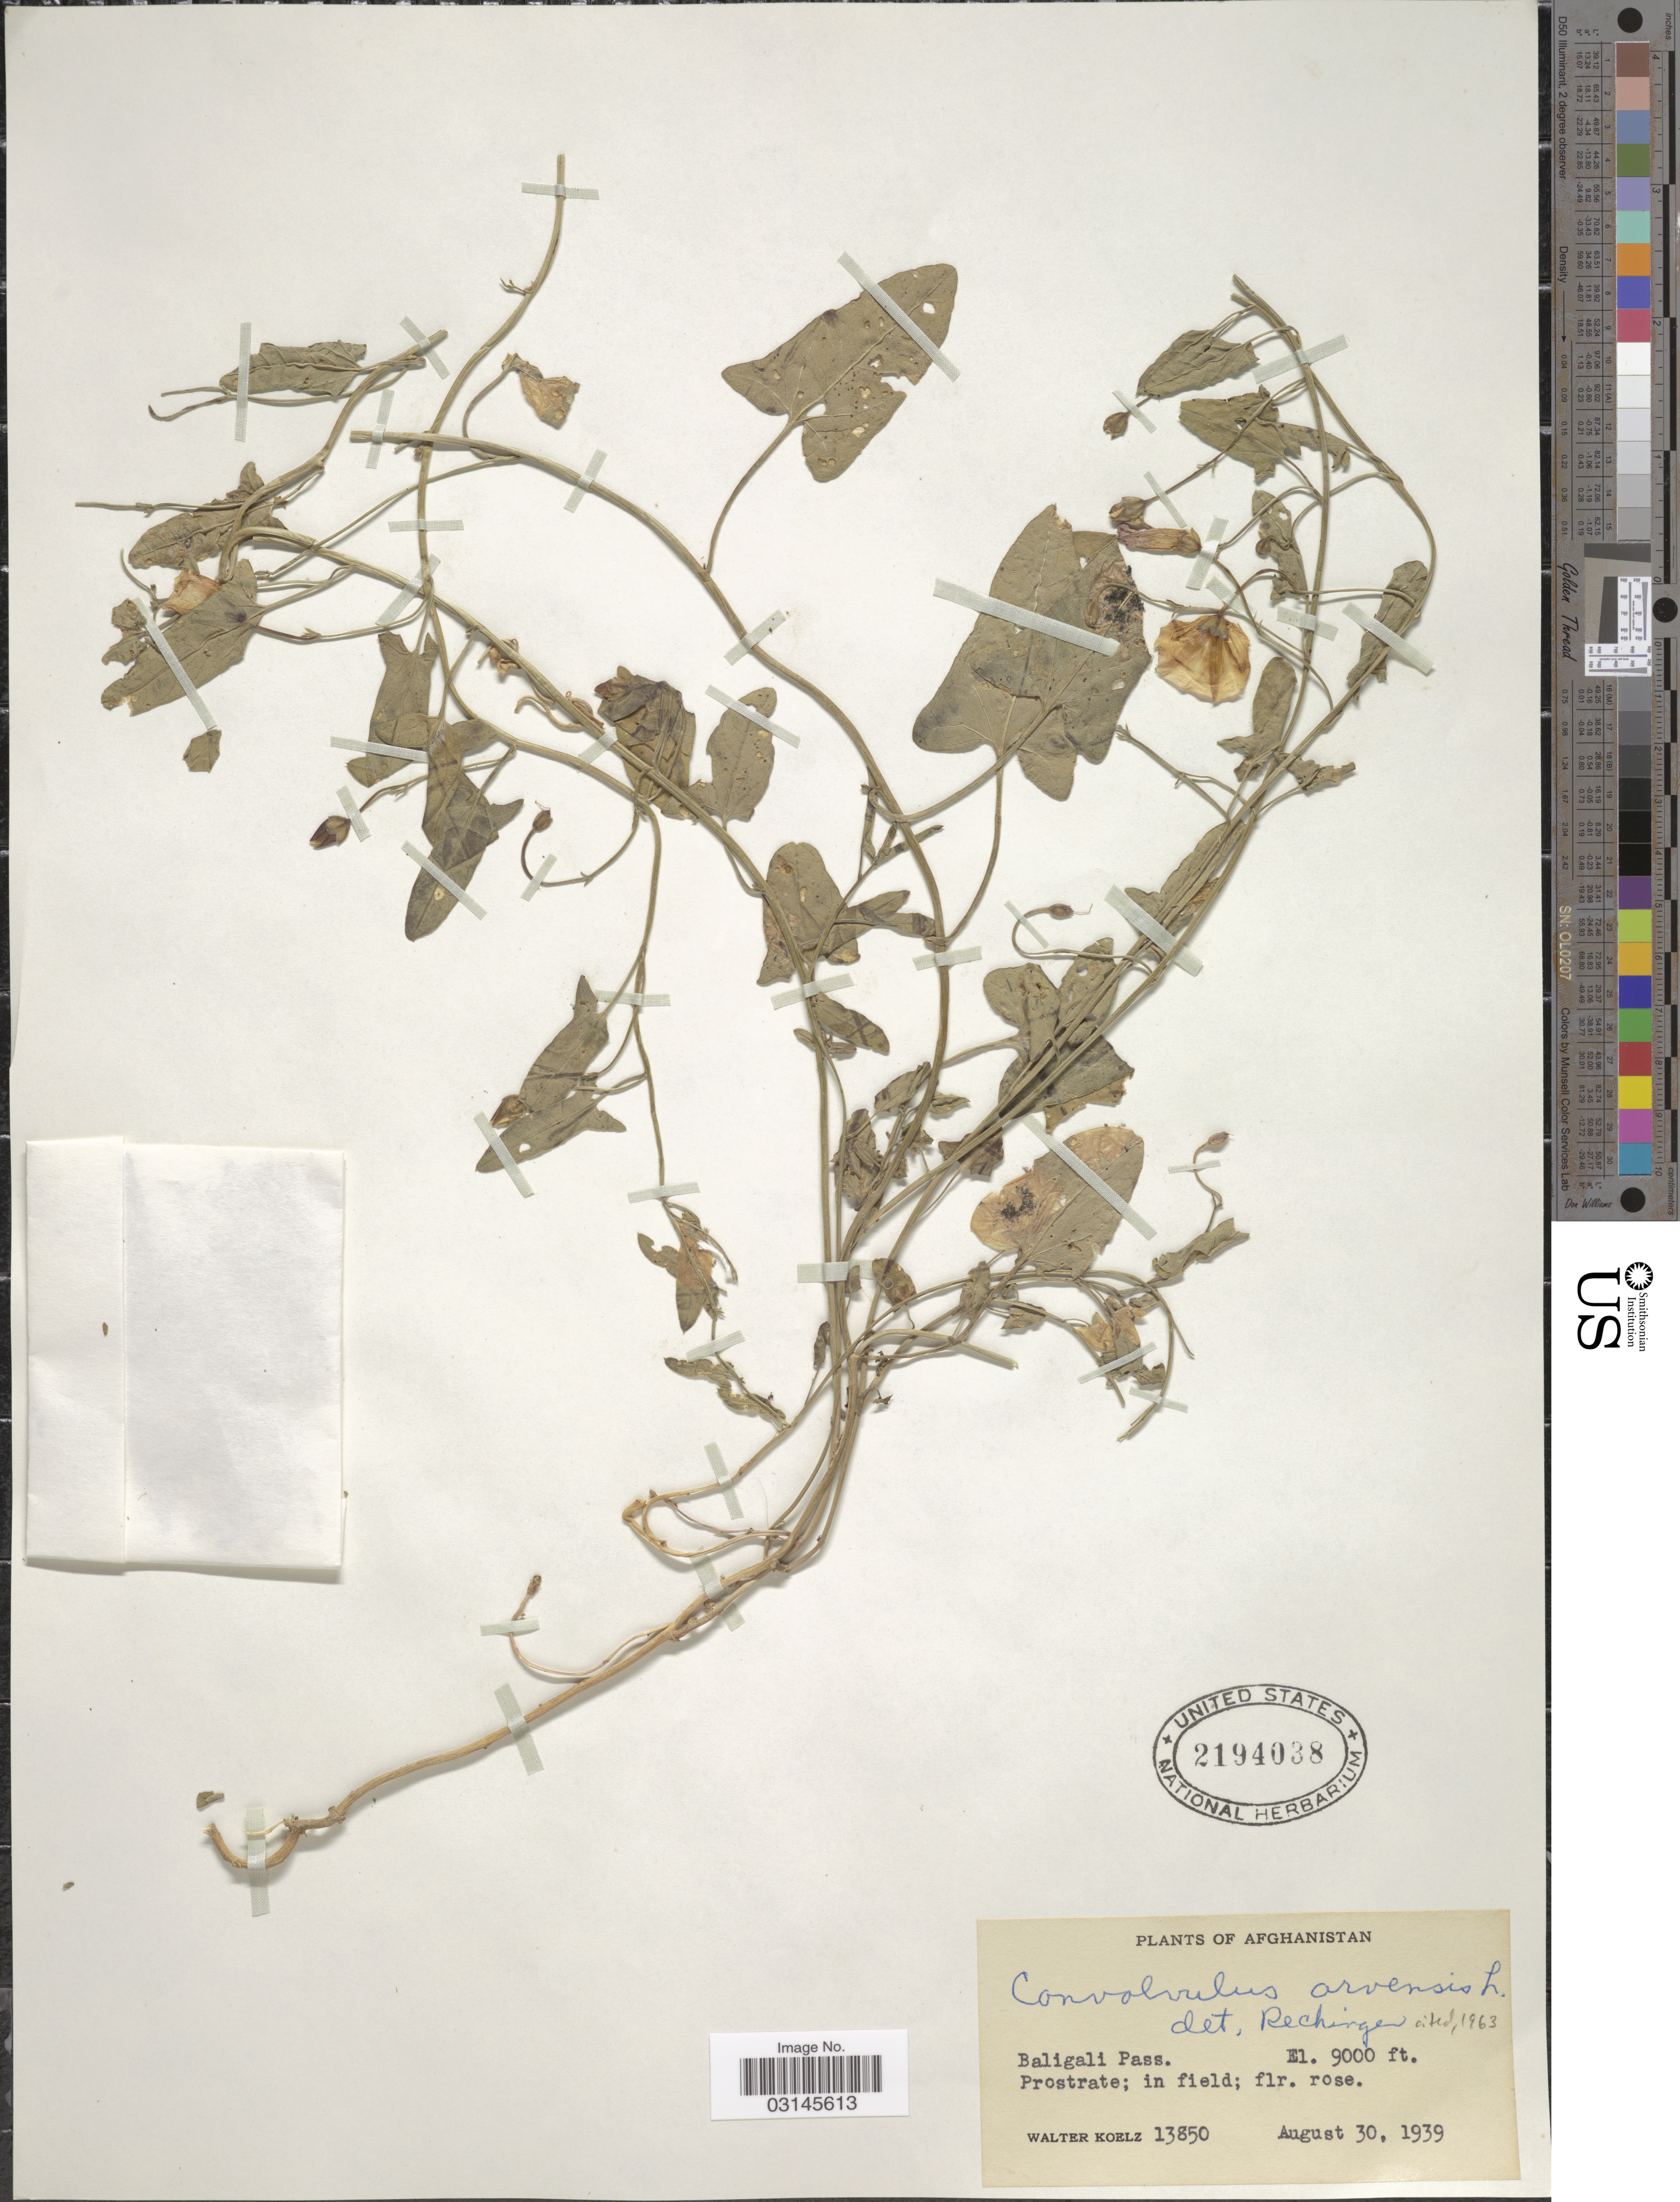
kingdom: Plantae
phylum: Tracheophyta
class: Magnoliopsida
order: Solanales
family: Convolvulaceae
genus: Convolvulus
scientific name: Convolvulus arvensis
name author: L.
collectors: W. N. Koelz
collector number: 13850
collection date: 1939-08-30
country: Afghanistan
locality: Baligali Pass.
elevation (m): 2743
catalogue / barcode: US 2194038